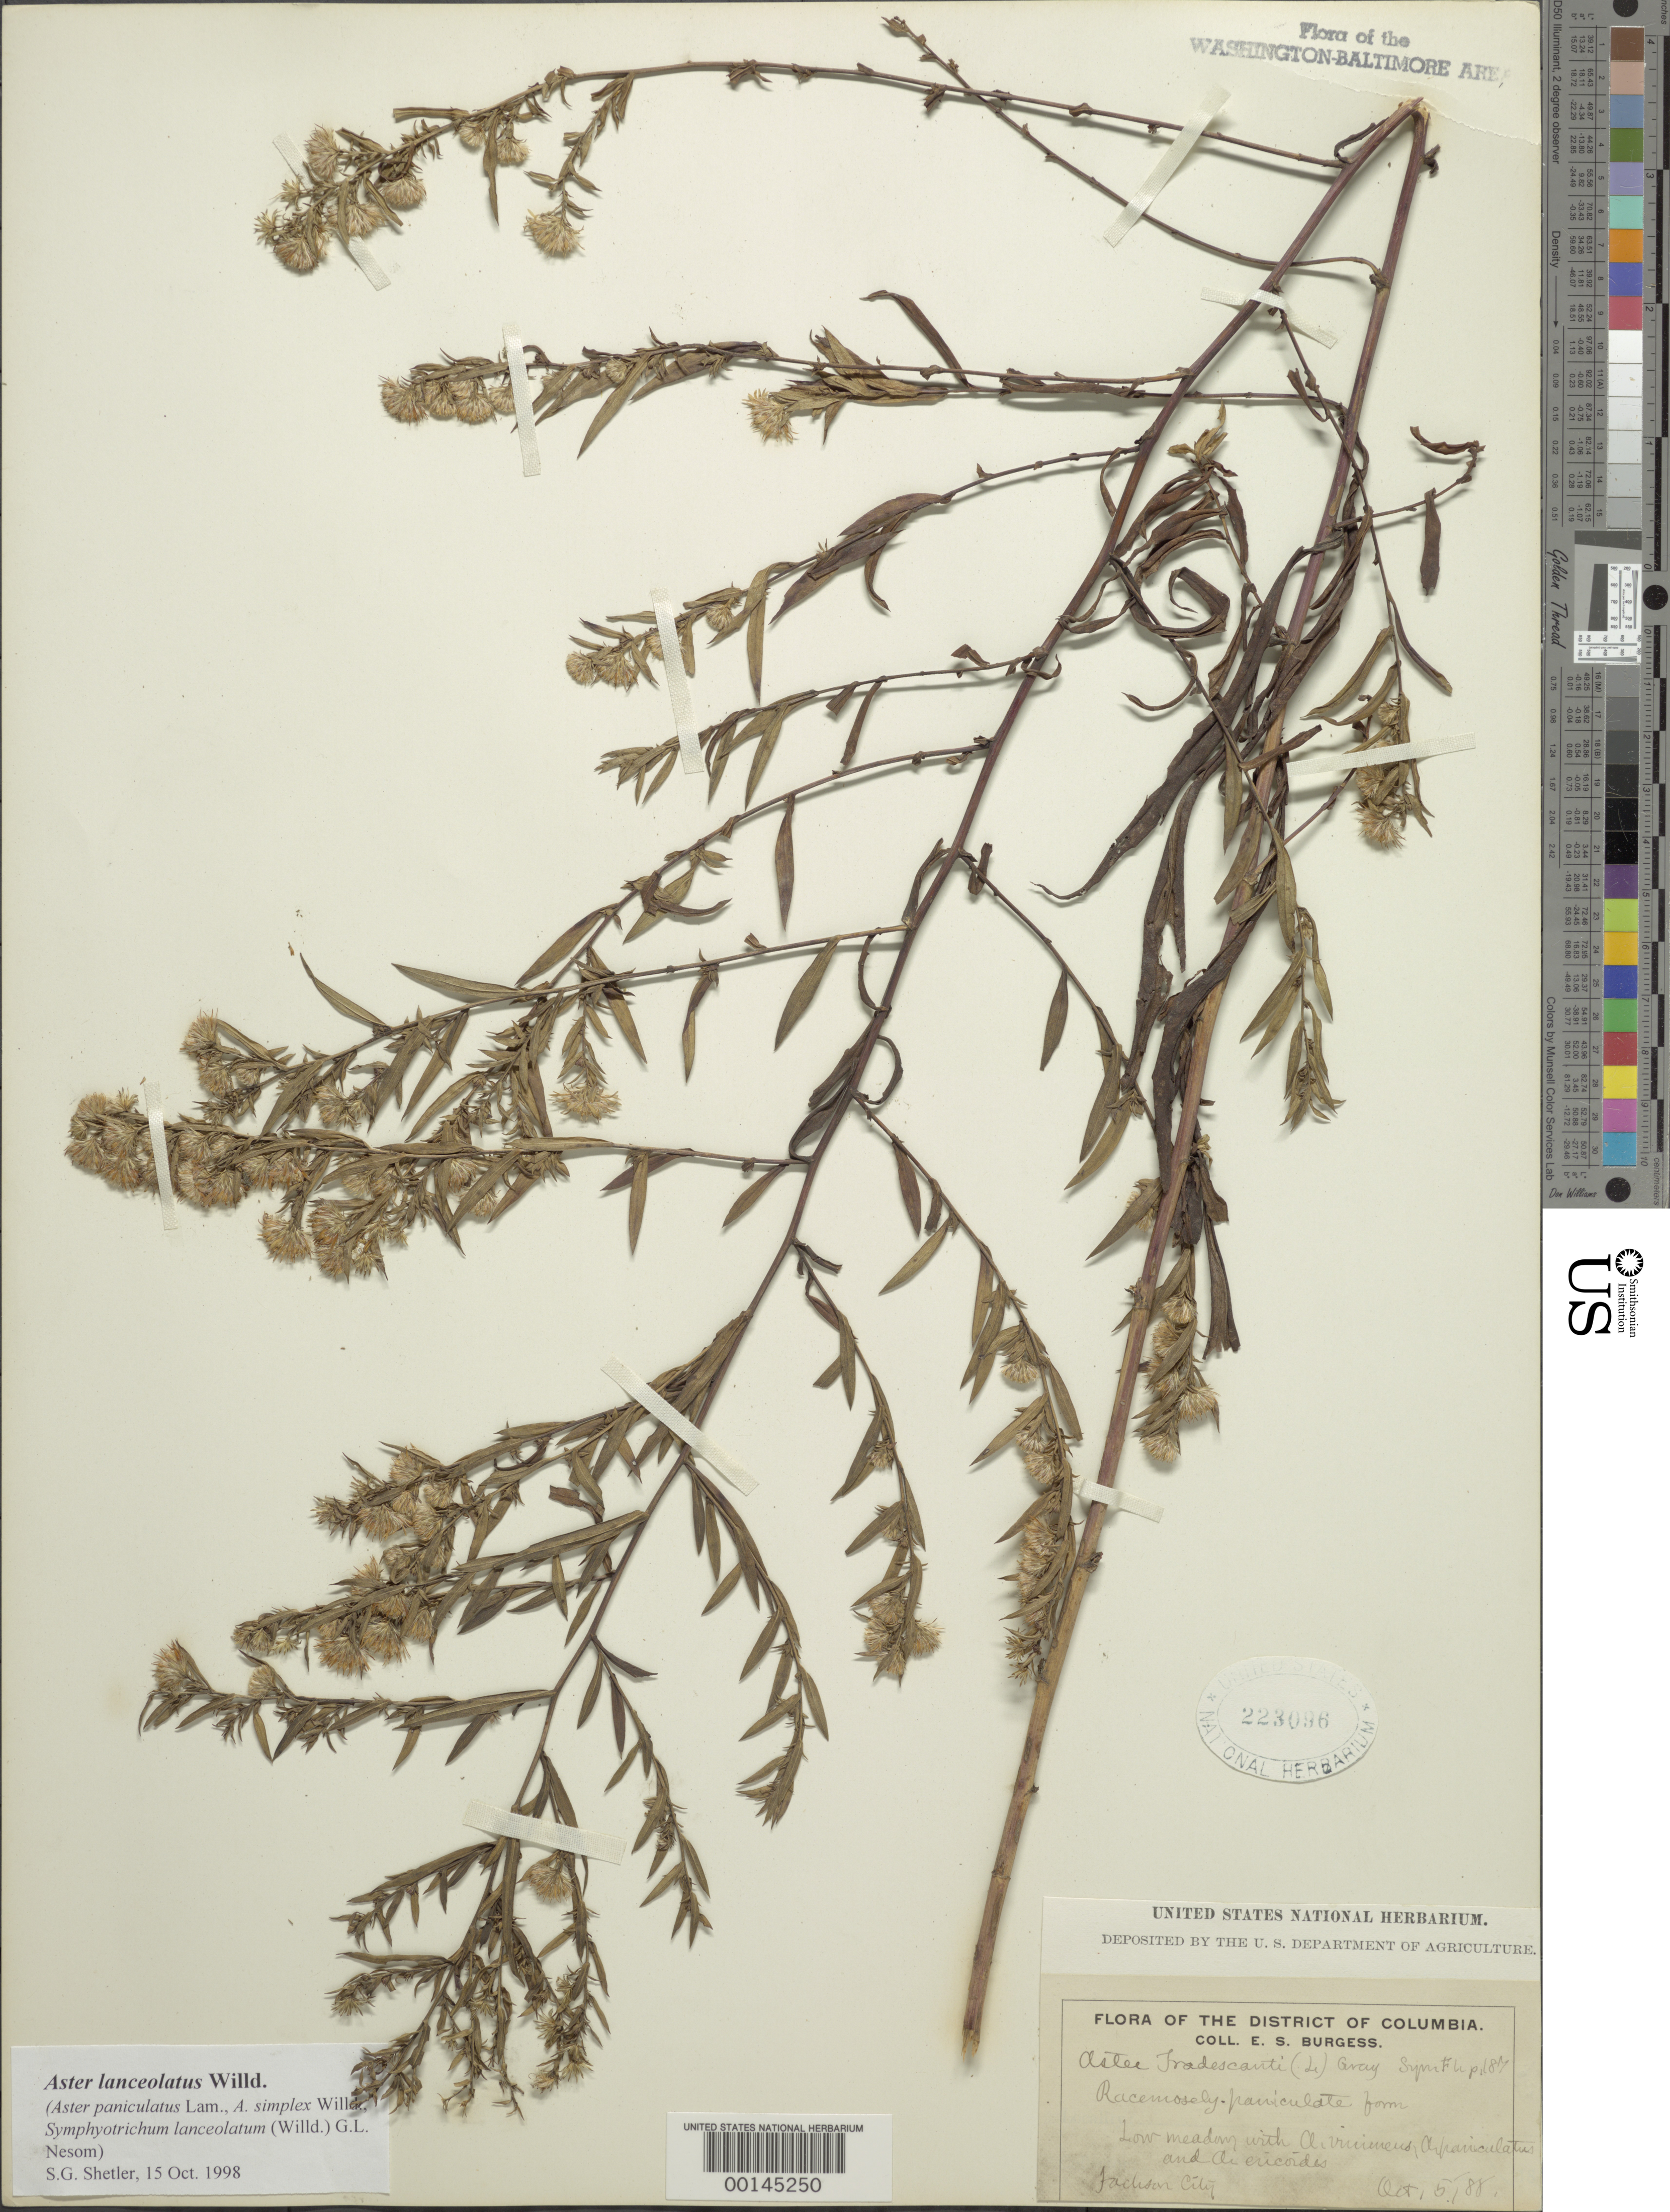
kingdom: Plantae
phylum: Tracheophyta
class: Magnoliopsida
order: Asterales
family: Asteraceae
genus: Symphyotrichum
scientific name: Symphyotrichum lanceolatum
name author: (Willd.) G.L. Nesom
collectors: E. Burgess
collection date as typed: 05 Oct 1888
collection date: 1888-10-05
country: United States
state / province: Virginia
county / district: Arlington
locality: Jackson City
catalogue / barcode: US 223096